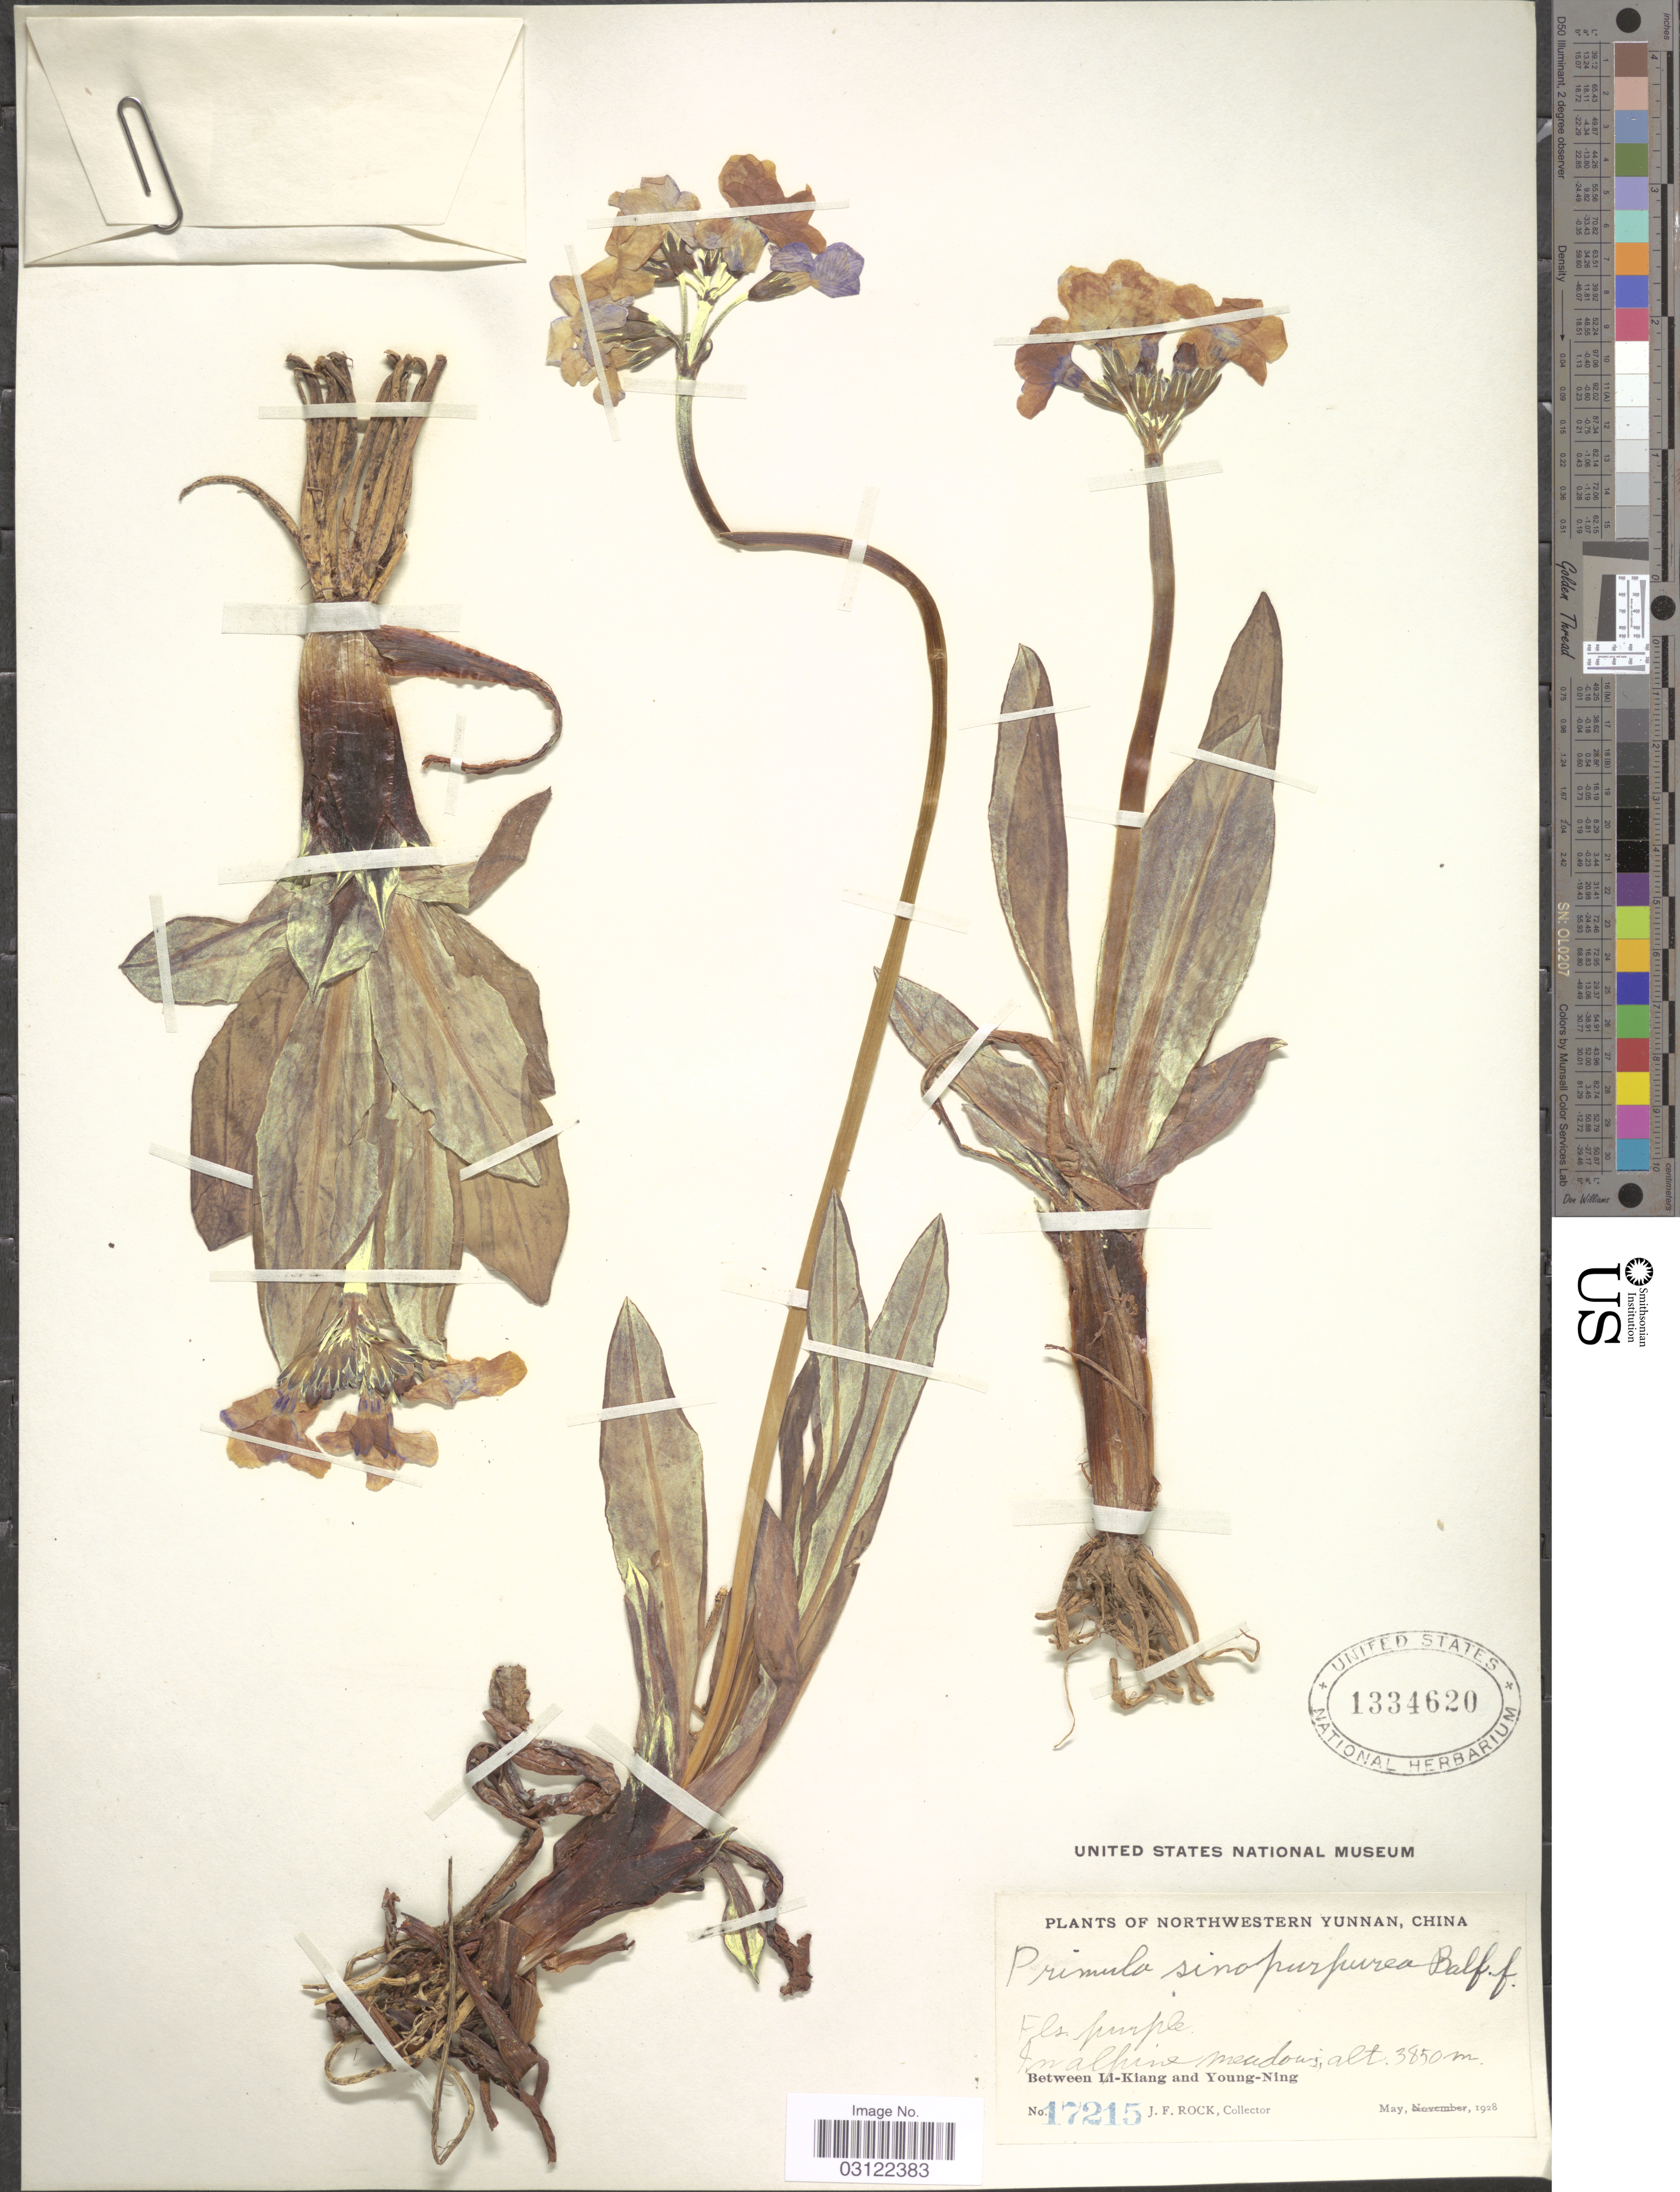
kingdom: Plantae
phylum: Tracheophyta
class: Magnoliopsida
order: Ericales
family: Primulaceae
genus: Primula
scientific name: Primula sinopurpurea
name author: Balf. f. ex Hutch.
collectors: J. Rock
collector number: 17215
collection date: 1928-05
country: China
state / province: Yunnan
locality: Northwestern Yunnan. Between Li-Kiang and Young-Ning.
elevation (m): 3850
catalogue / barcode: US 1334620